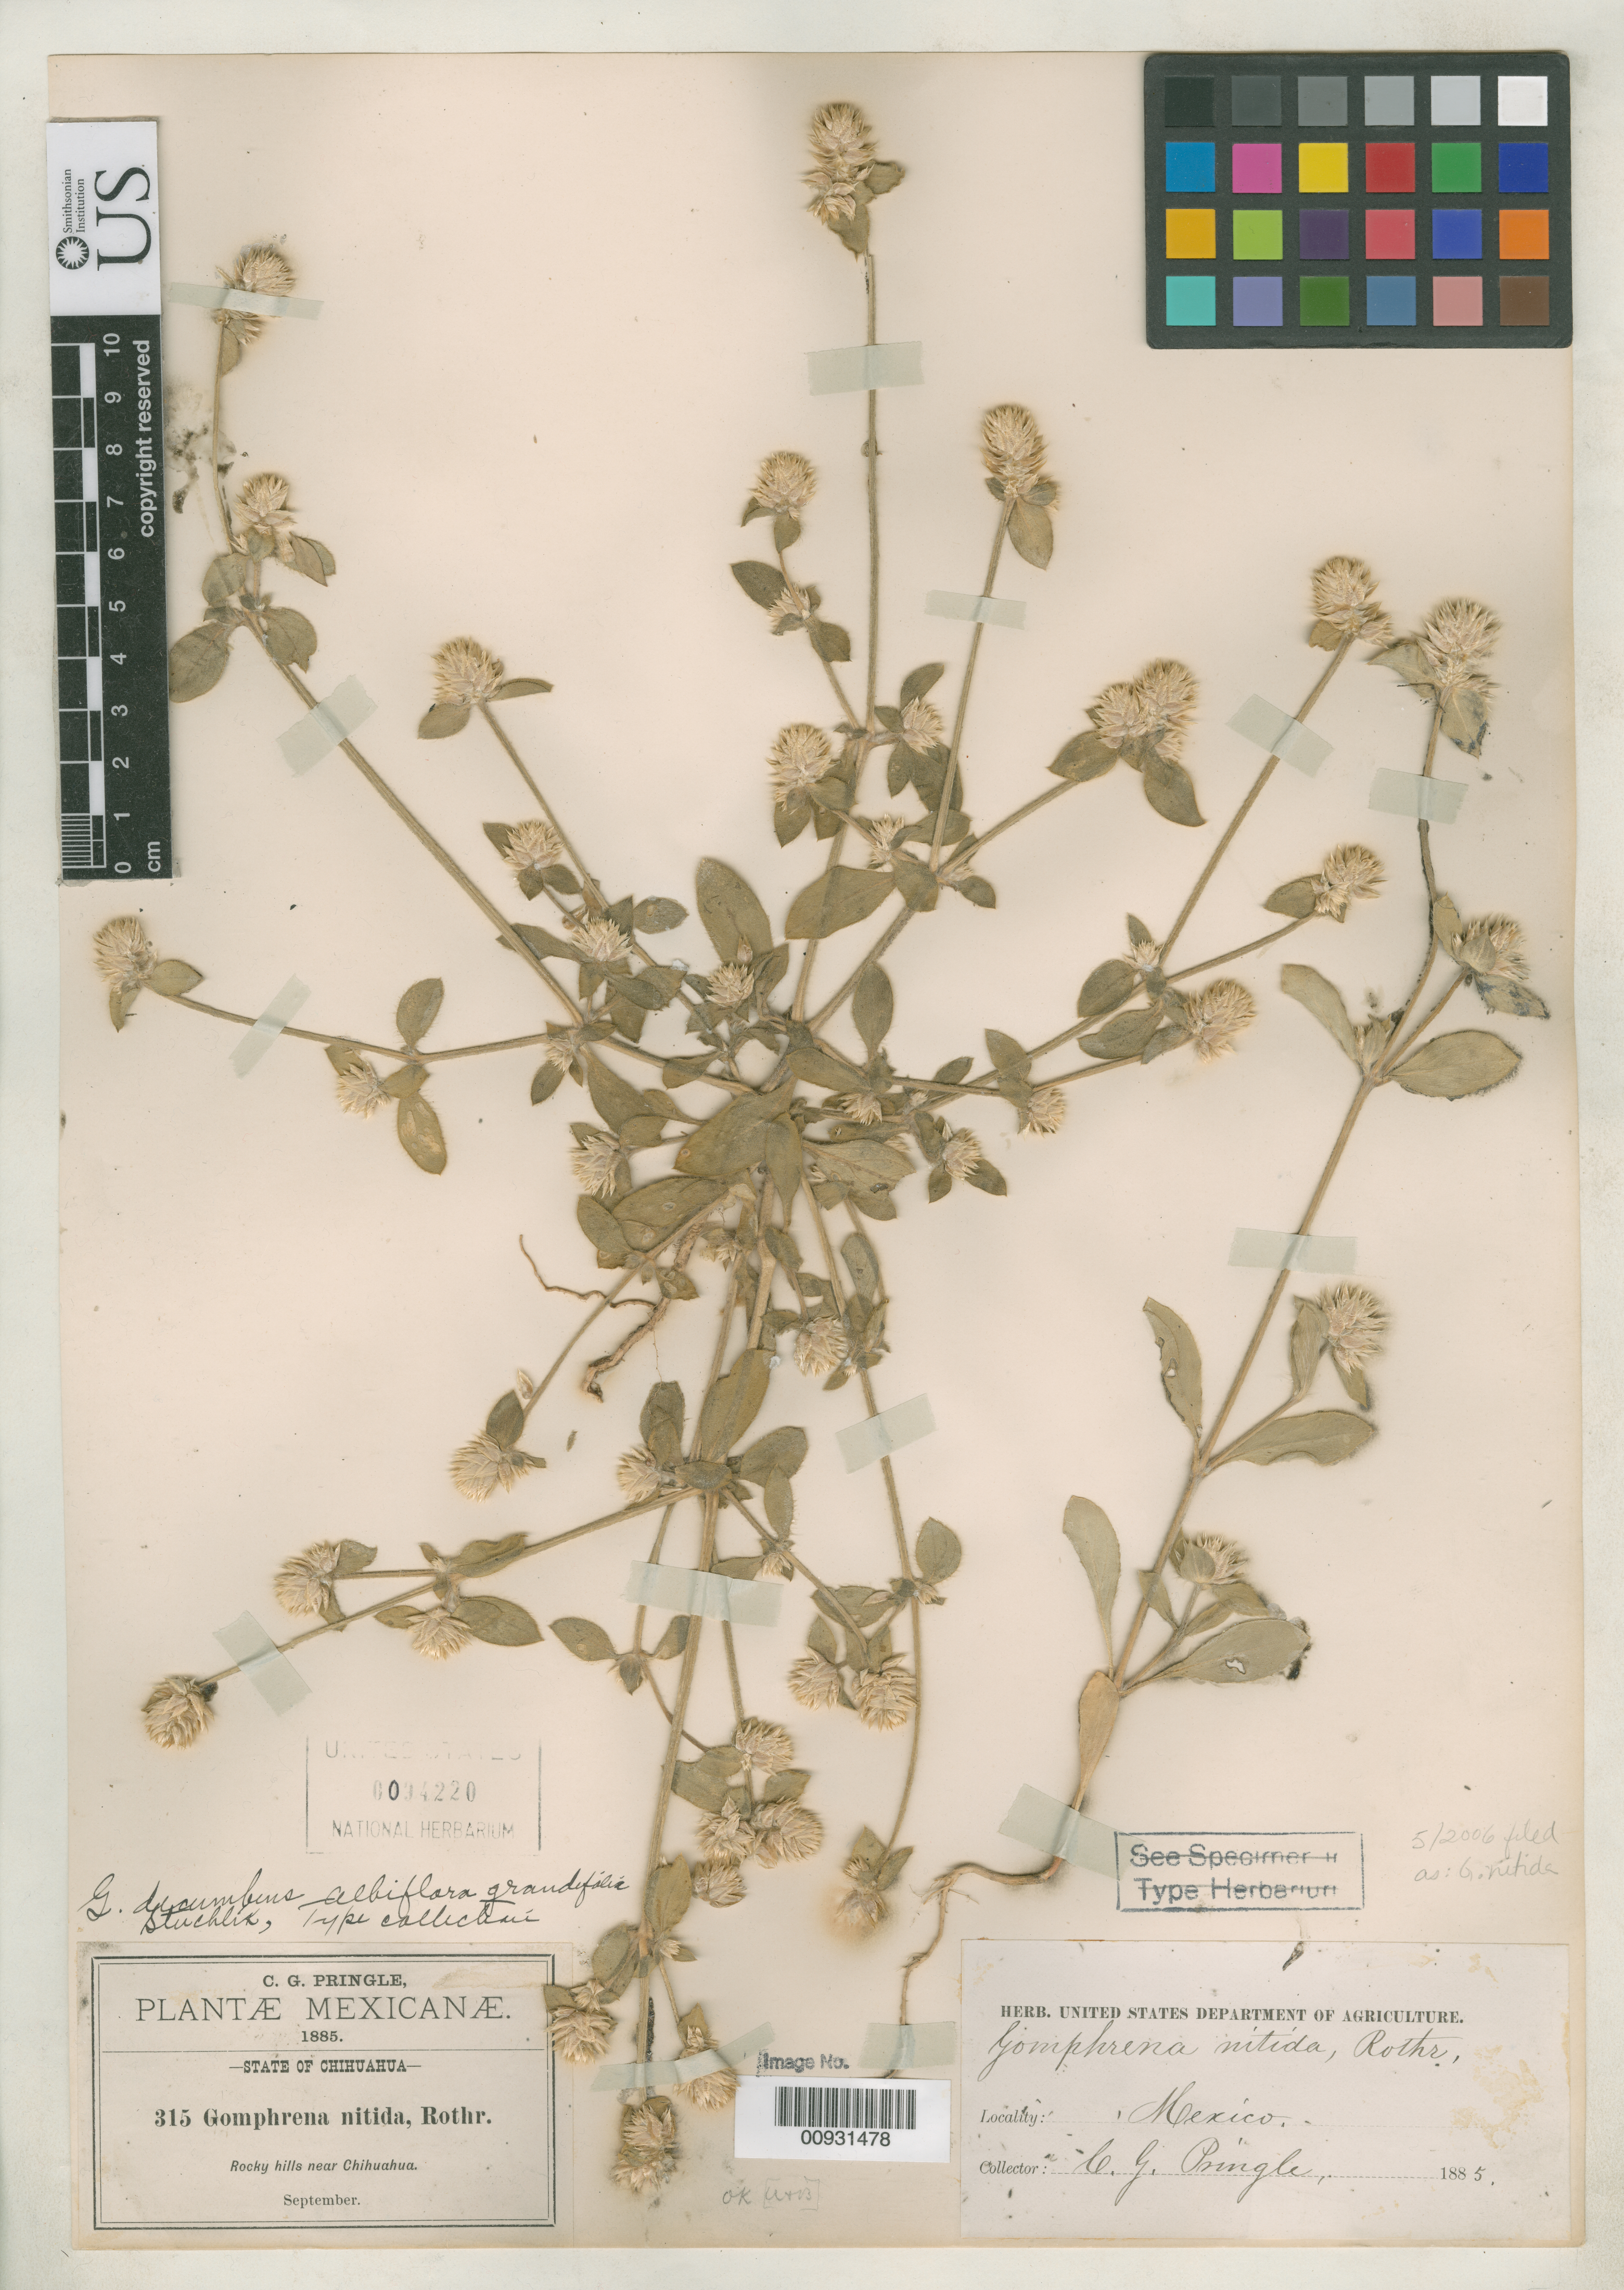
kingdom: Plantae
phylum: Tracheophyta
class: Magnoliopsida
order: Caryophyllales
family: Amaranthaceae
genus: Gomphrena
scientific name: Gomphrena decumbens subvar. grandifolia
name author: Stuchlík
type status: Isotype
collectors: C. G. Pringle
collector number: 315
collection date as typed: Sep 1885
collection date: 1885-09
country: Mexico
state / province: Chihuahua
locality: Near Chihuahua.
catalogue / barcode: US 94220